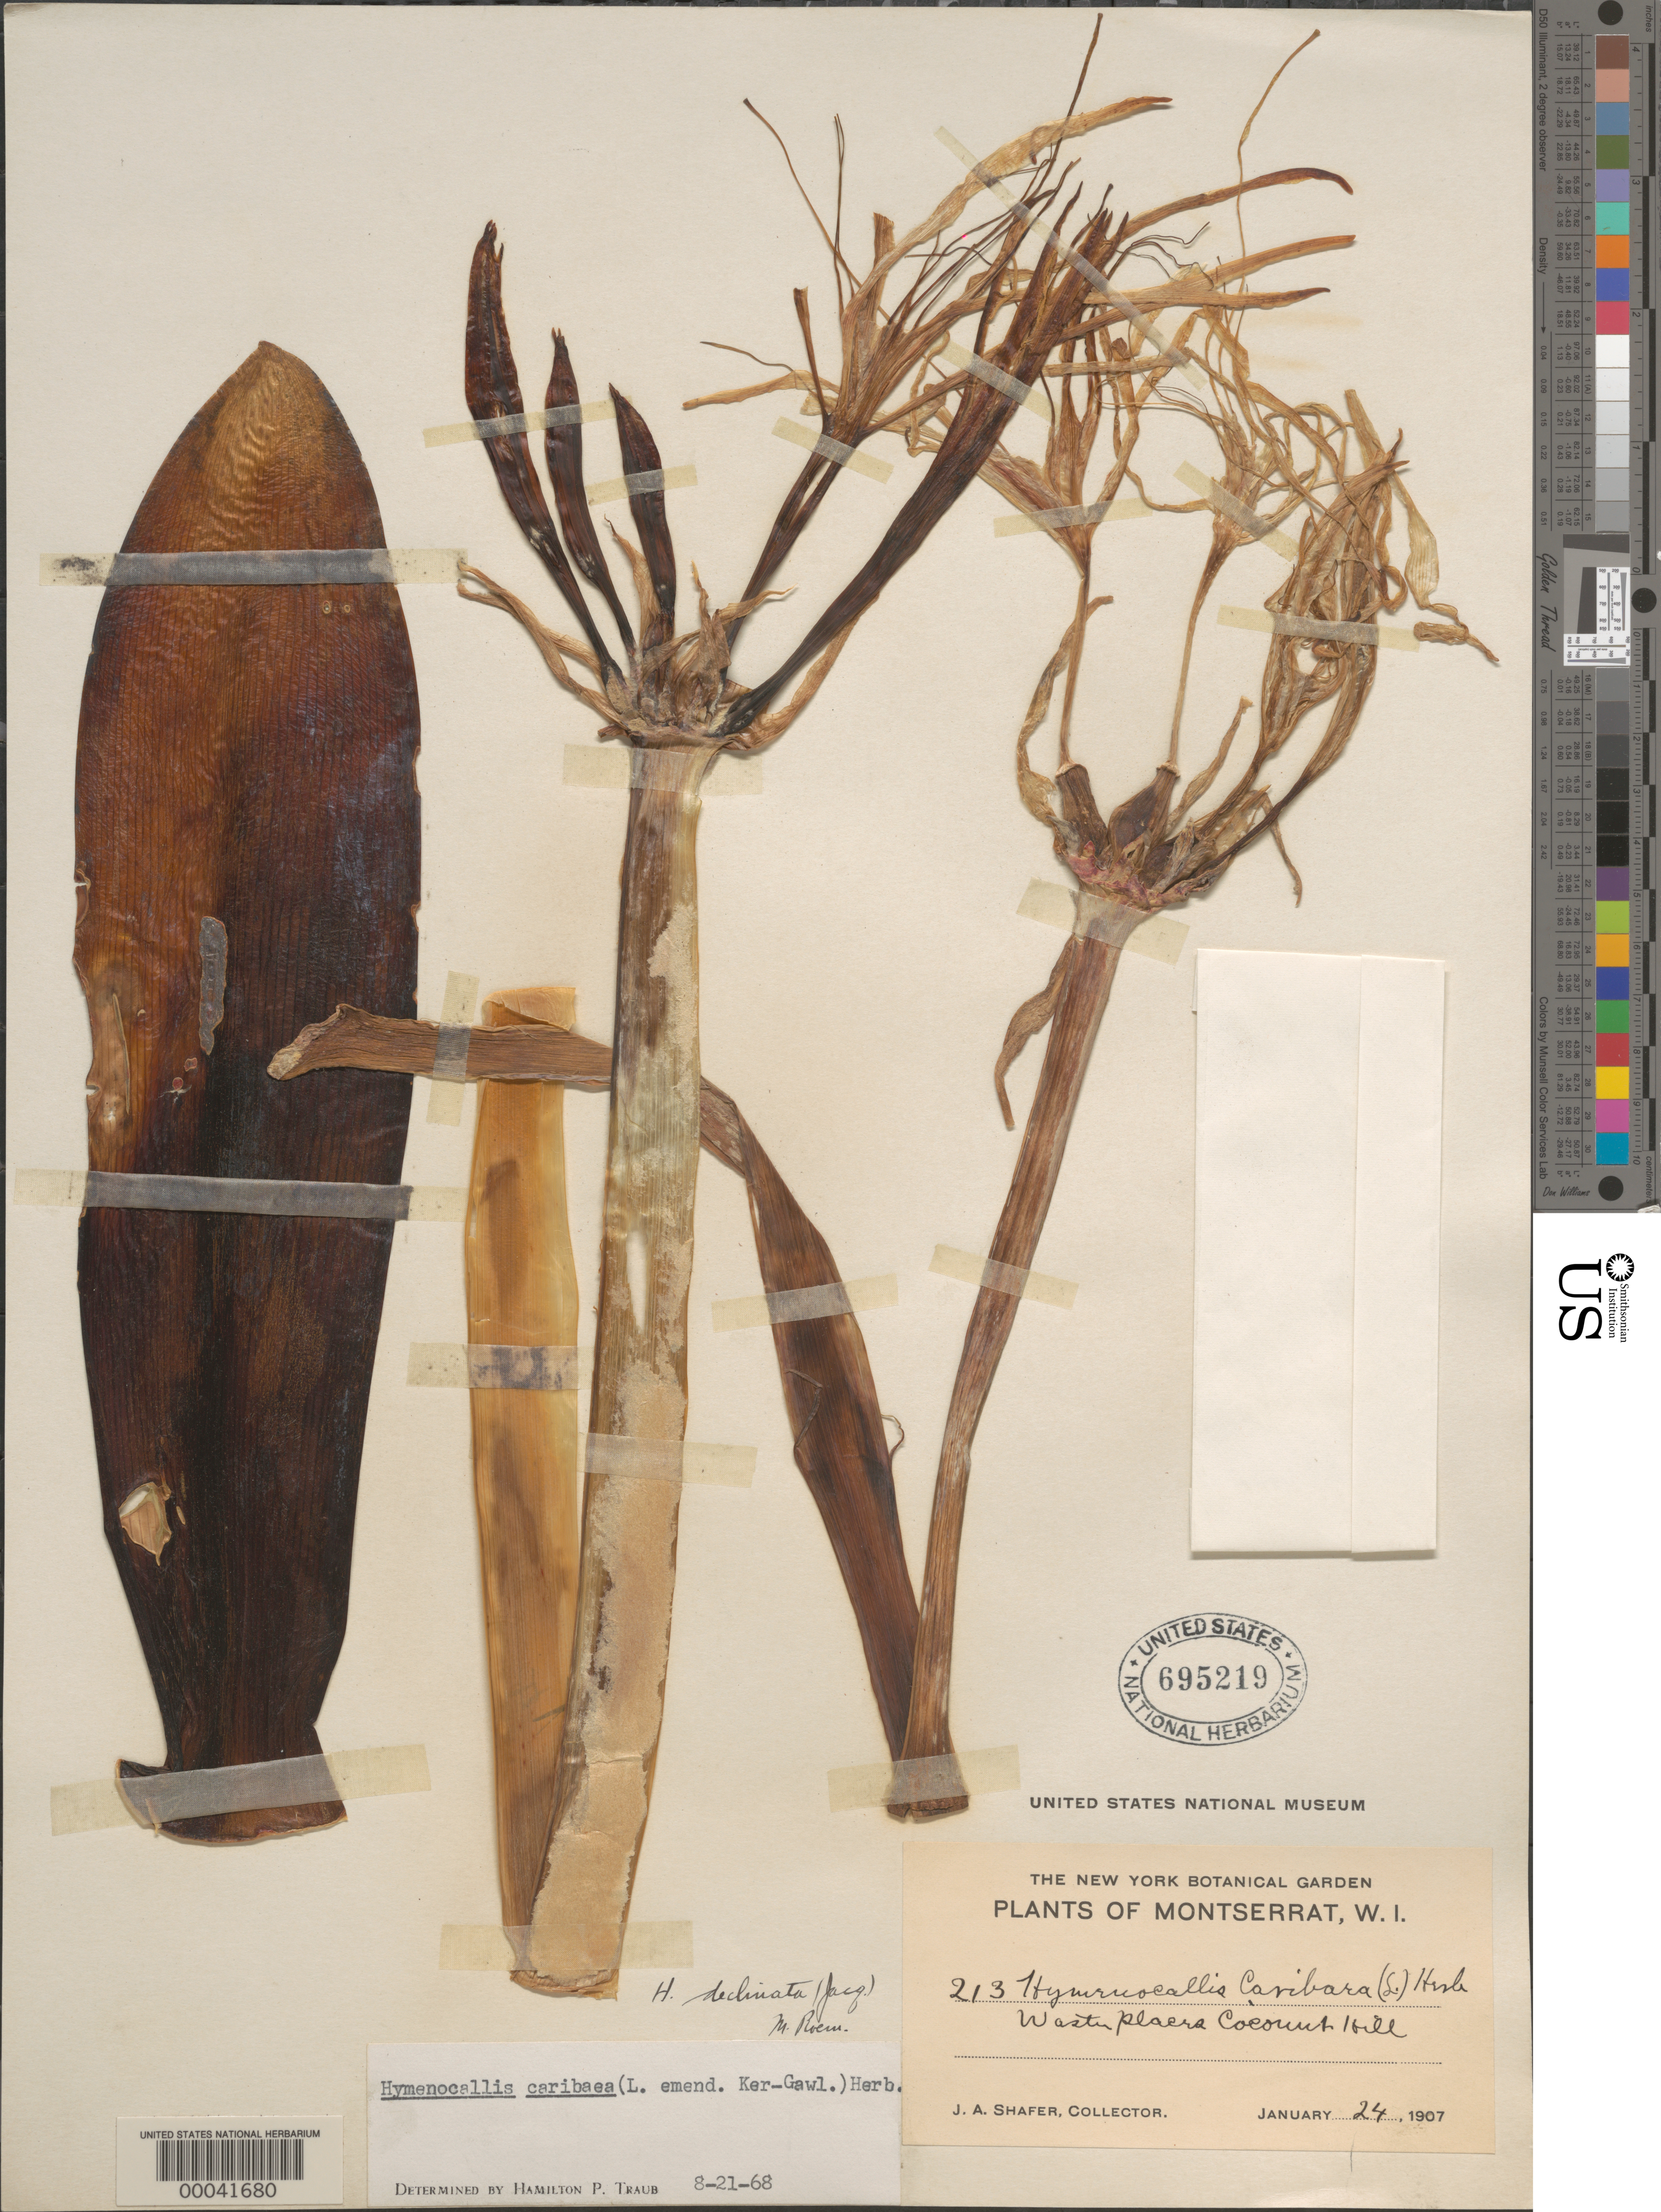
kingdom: Plantae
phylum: Tracheophyta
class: Liliopsida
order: Asparagales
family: Amaryllidaceae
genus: Hymenocallis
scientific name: Hymenocallis caribaea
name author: (L.) Herb.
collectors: J. A. Shafer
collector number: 213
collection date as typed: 24 Jan 1907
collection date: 1907-01-24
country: Spain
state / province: Catalunya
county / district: Barcelona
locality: Coconut hill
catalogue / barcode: US 695219